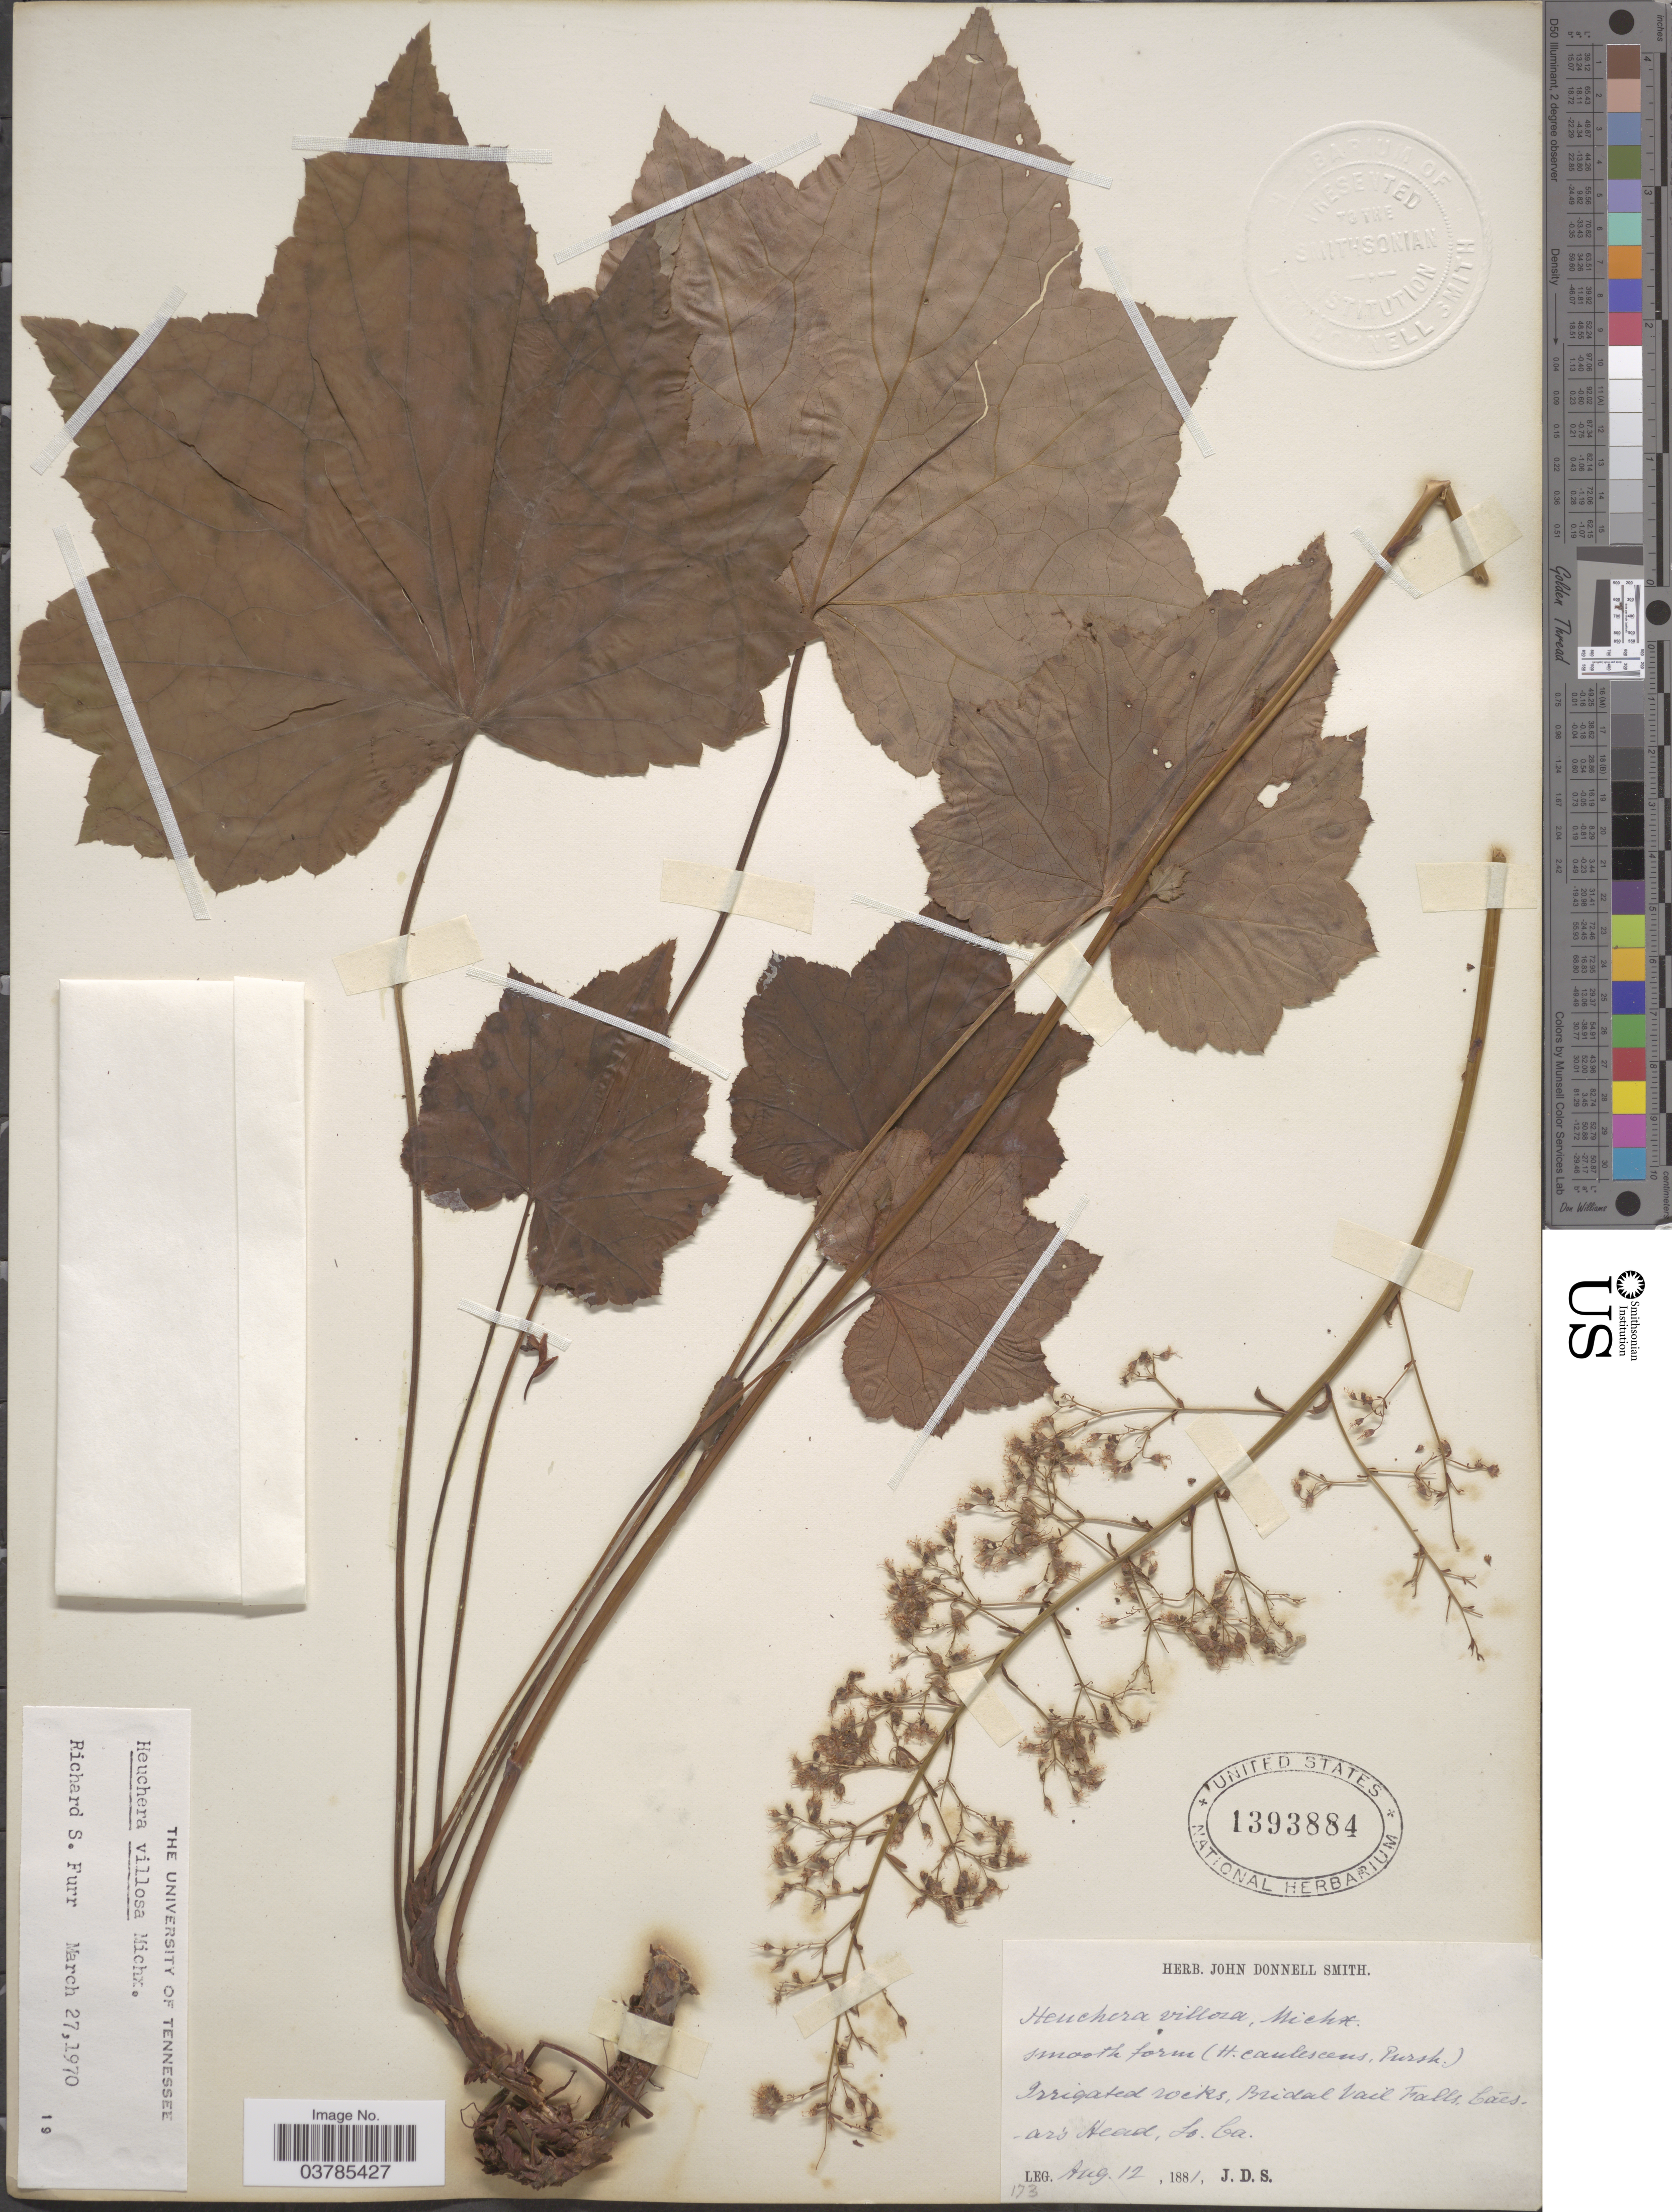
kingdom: Plantae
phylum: Tracheophyta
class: Magnoliopsida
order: Saxifragales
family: Saxifragaceae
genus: Heuchera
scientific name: Heuchera villosa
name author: Michx.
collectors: J. Donnell Smith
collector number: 173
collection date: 1881-08-12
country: United States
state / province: South Carolina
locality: Bridal Vail Falls, Caesar's Head.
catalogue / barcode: US 1393884